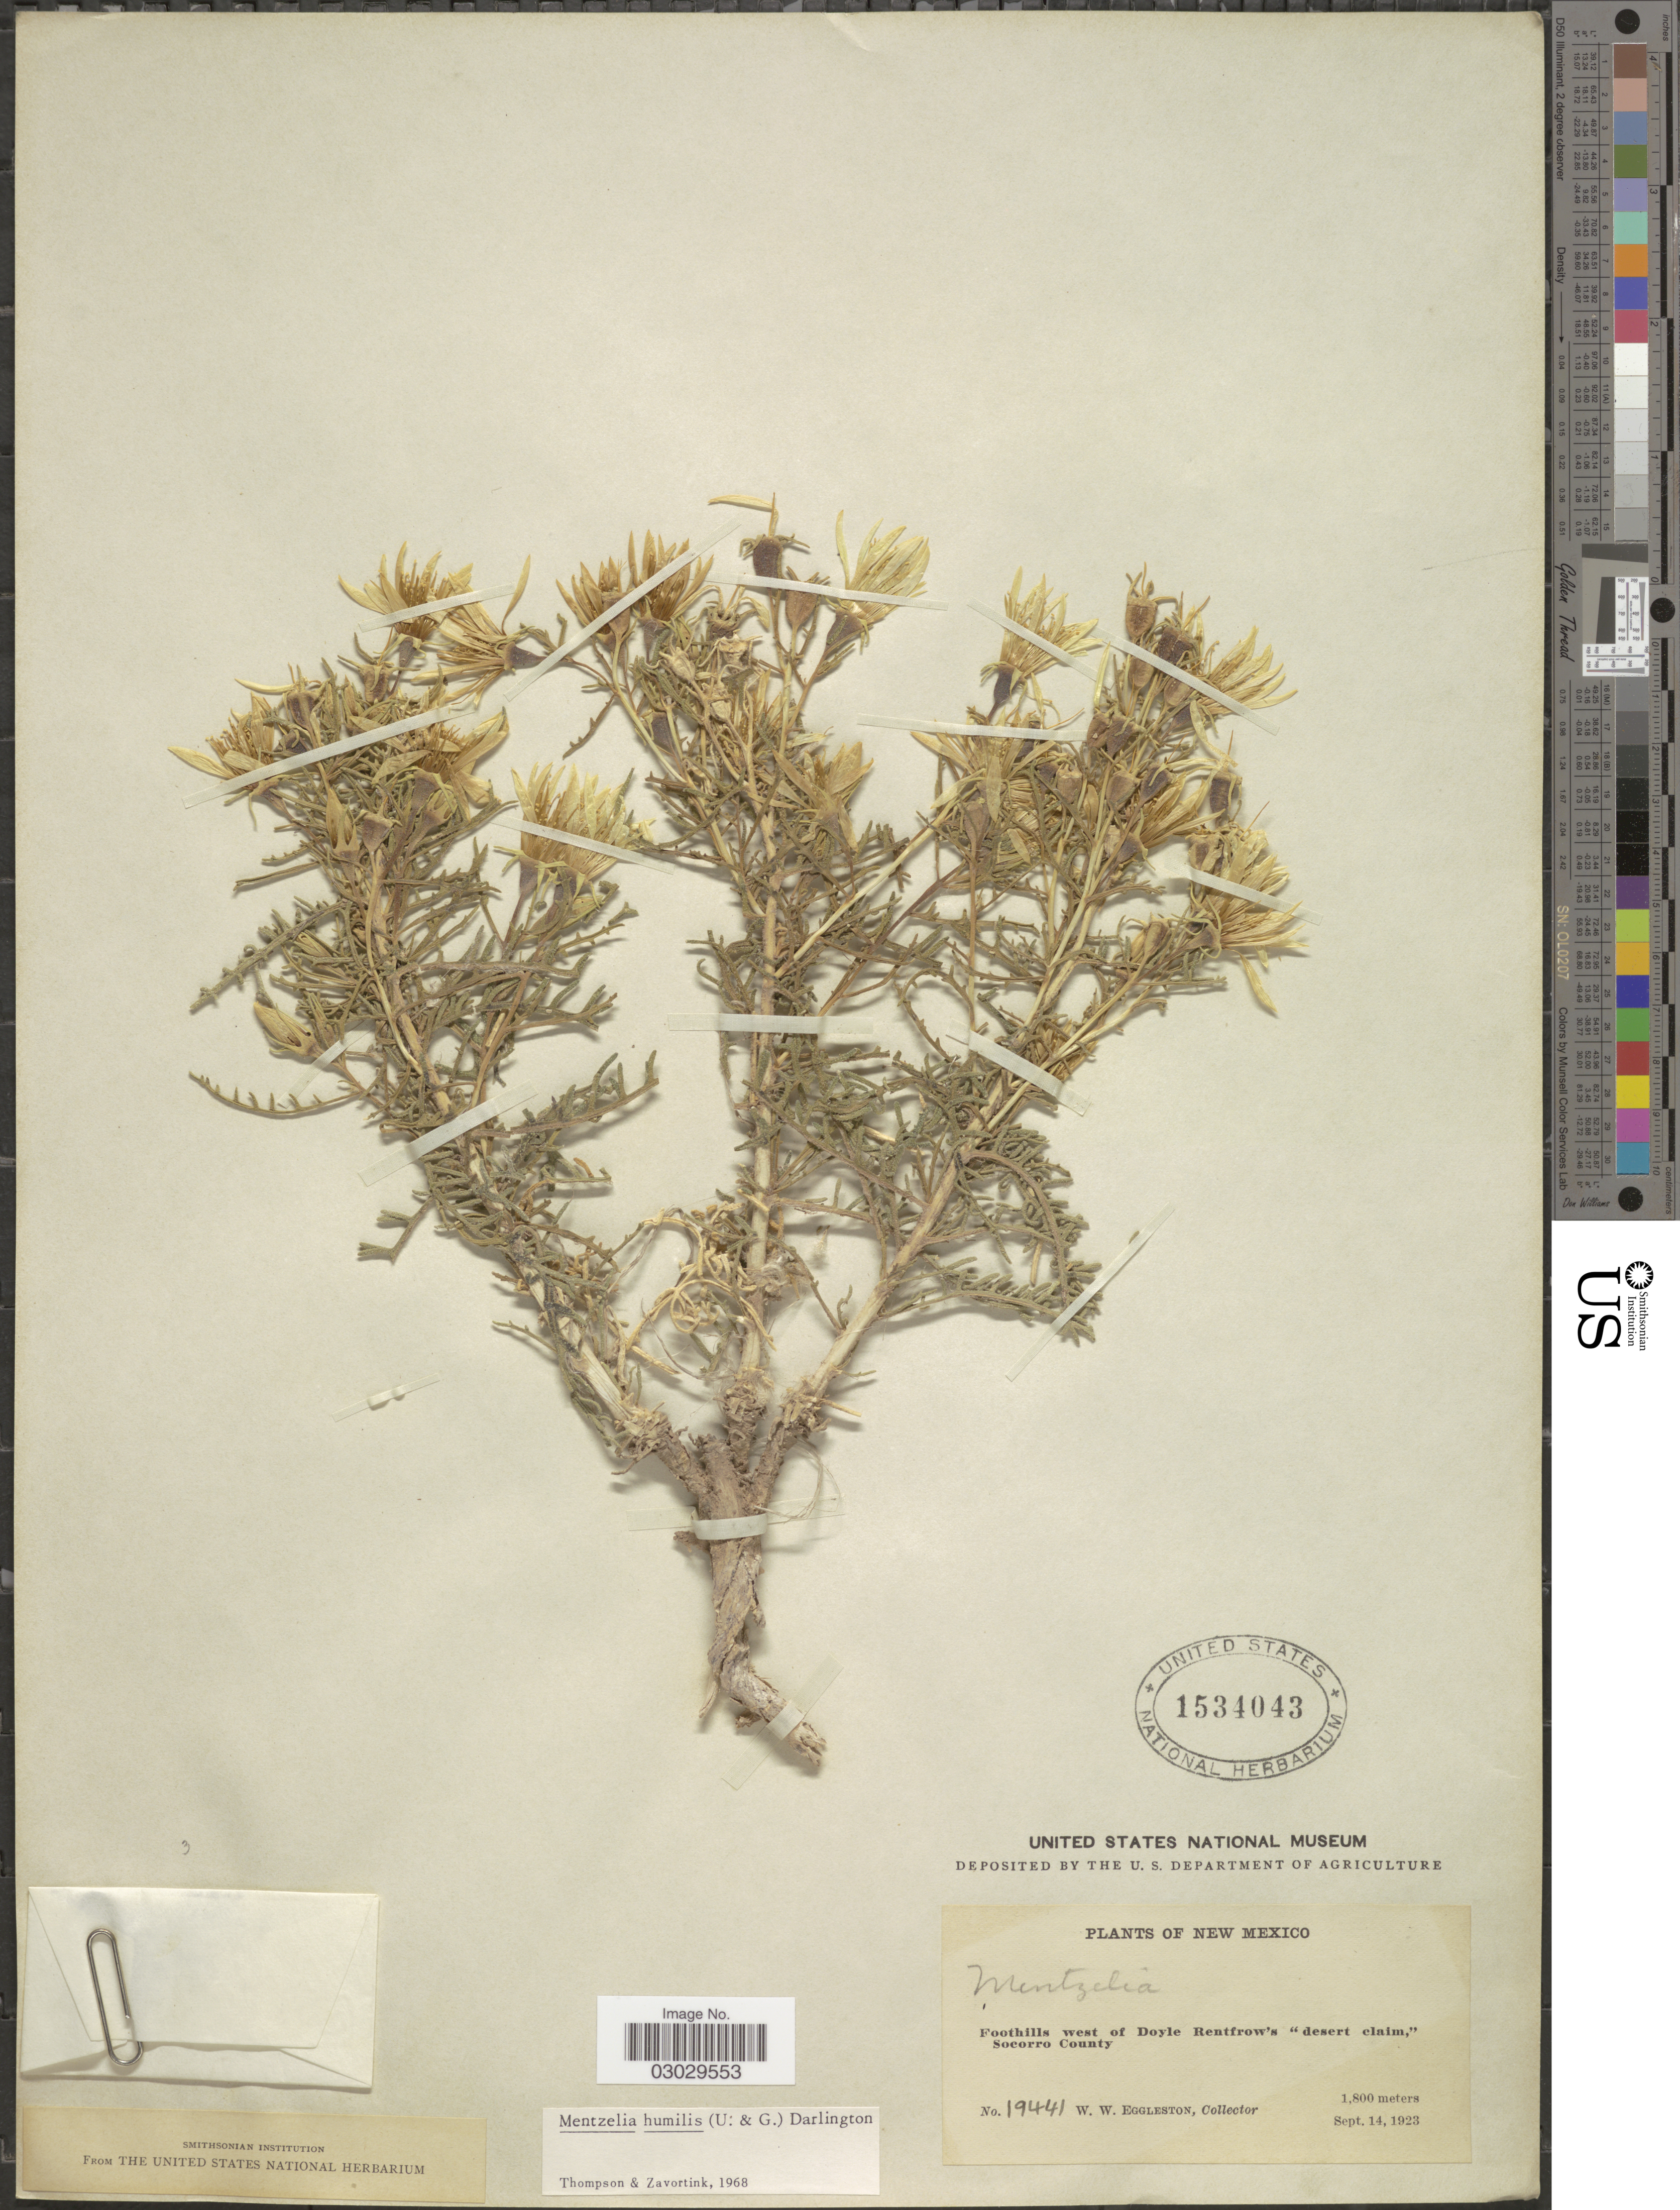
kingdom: Plantae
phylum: Tracheophyta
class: Magnoliopsida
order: Cornales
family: Loasaceae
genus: Mentzelia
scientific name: Mentzelia humilis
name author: (Urb. & Gilg) J. Darl.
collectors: W. W. Eggleston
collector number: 19441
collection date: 1923-09-14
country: United States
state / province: New Mexico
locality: Foothills west of Doyle Rentfrow's "desert claim," Socorro County.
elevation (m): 1800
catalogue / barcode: US 1534043